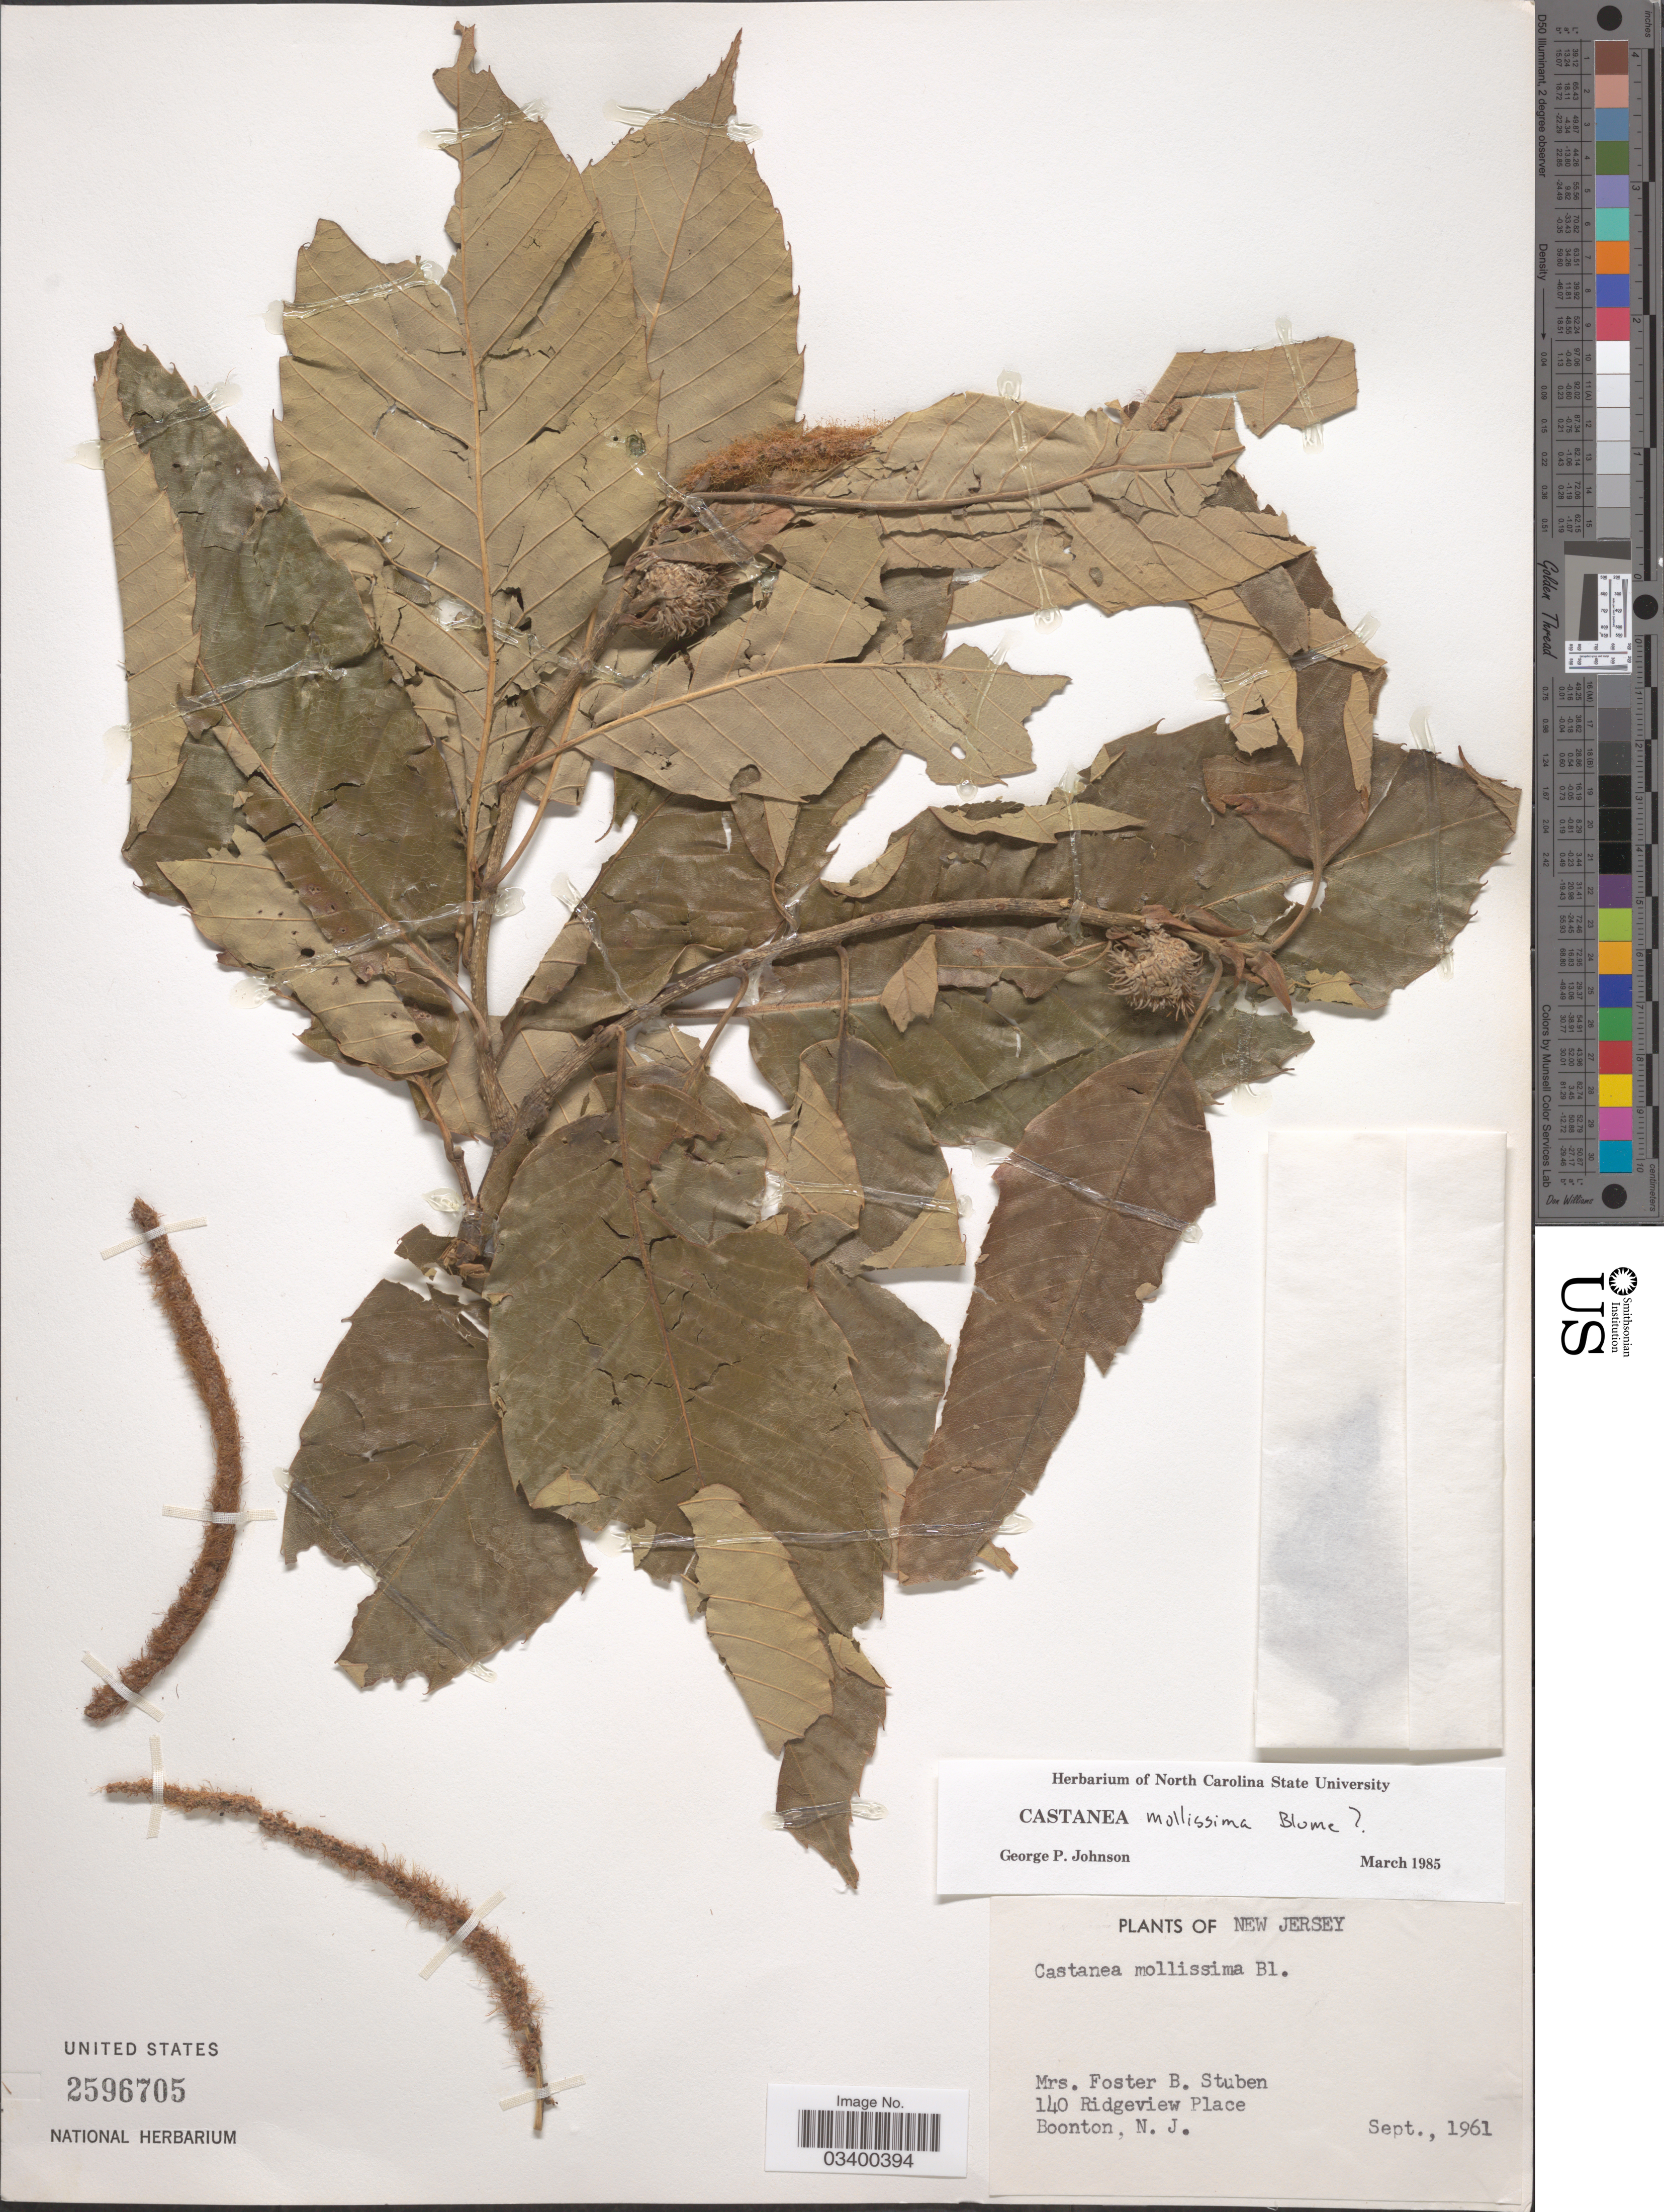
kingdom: Plantae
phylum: Tracheophyta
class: Magnoliopsida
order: Fagales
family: Fagaceae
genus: Castanea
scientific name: Castanea mollissima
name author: Blume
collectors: F. Stuben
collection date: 1961-09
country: United States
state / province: New Jersey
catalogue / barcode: US 2596705